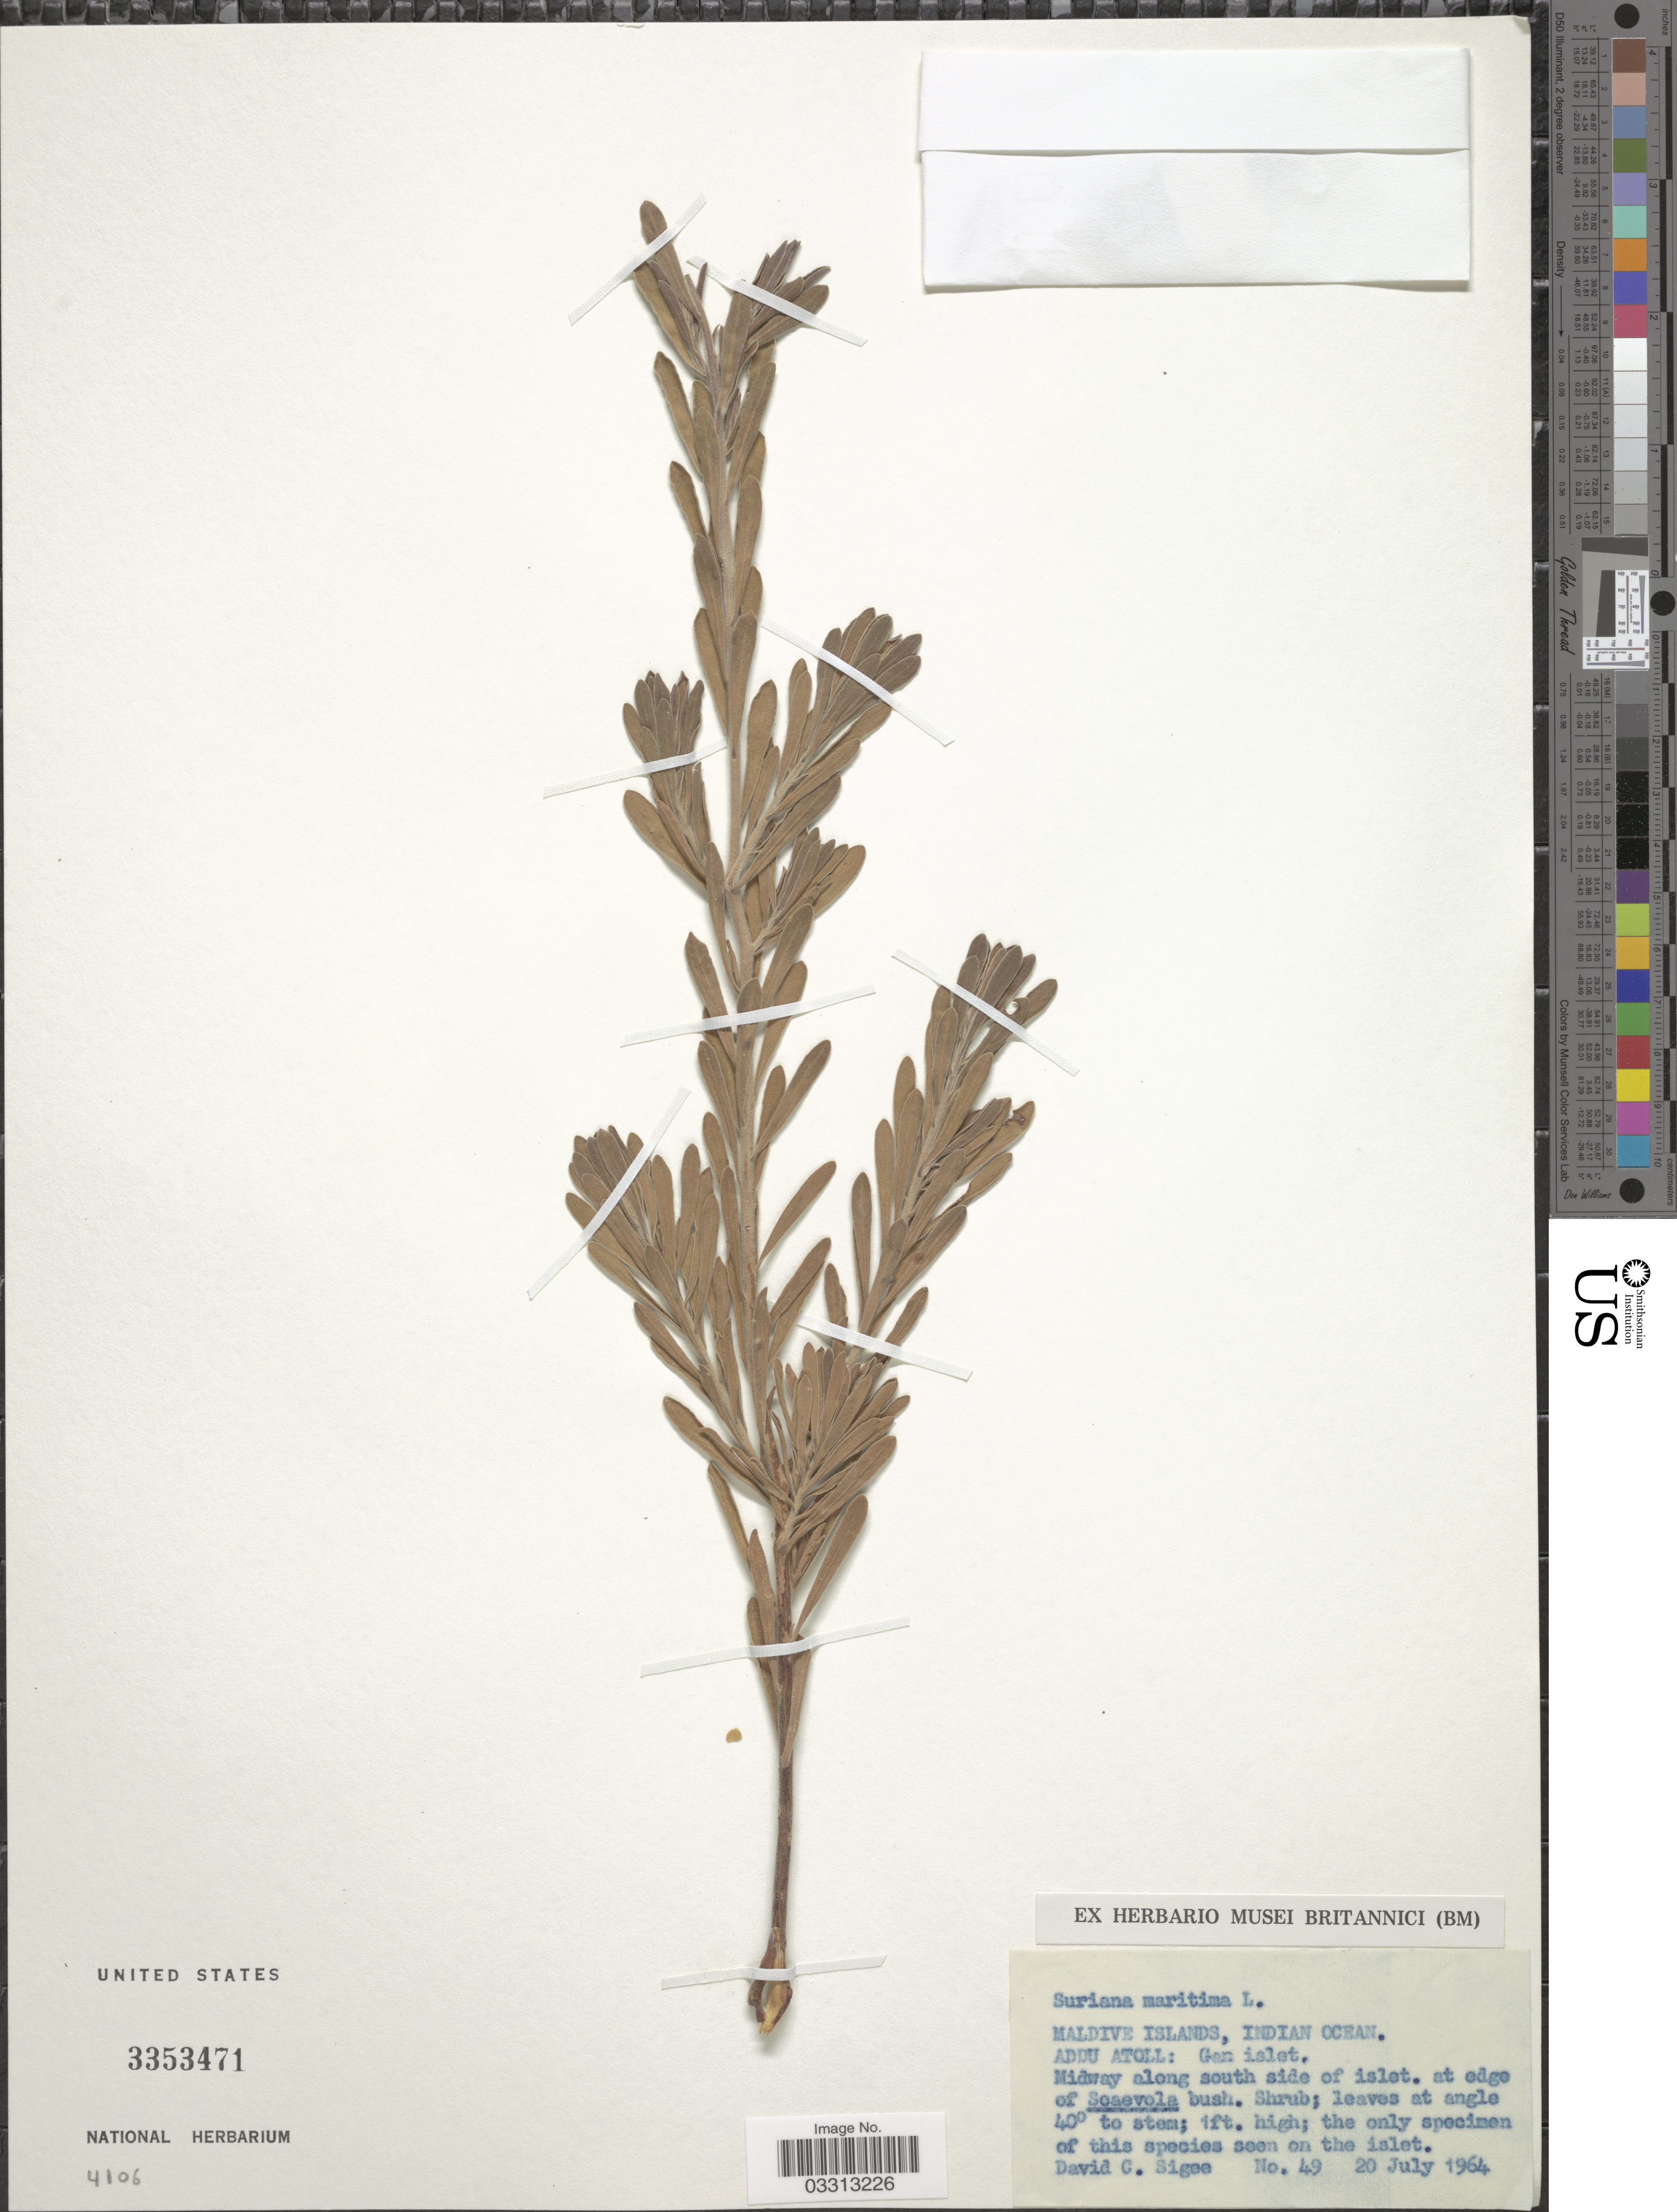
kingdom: Plantae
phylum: Tracheophyta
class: Magnoliopsida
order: Fabales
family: Surianaceae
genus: Suriana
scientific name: Suriana maritima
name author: L.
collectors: D. C. Sigee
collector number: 49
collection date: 1964-07-20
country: Maldive Islands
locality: Indian Ocean. Addu Atoll: Gan islet. Midway along south side of islet.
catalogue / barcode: US 3353471